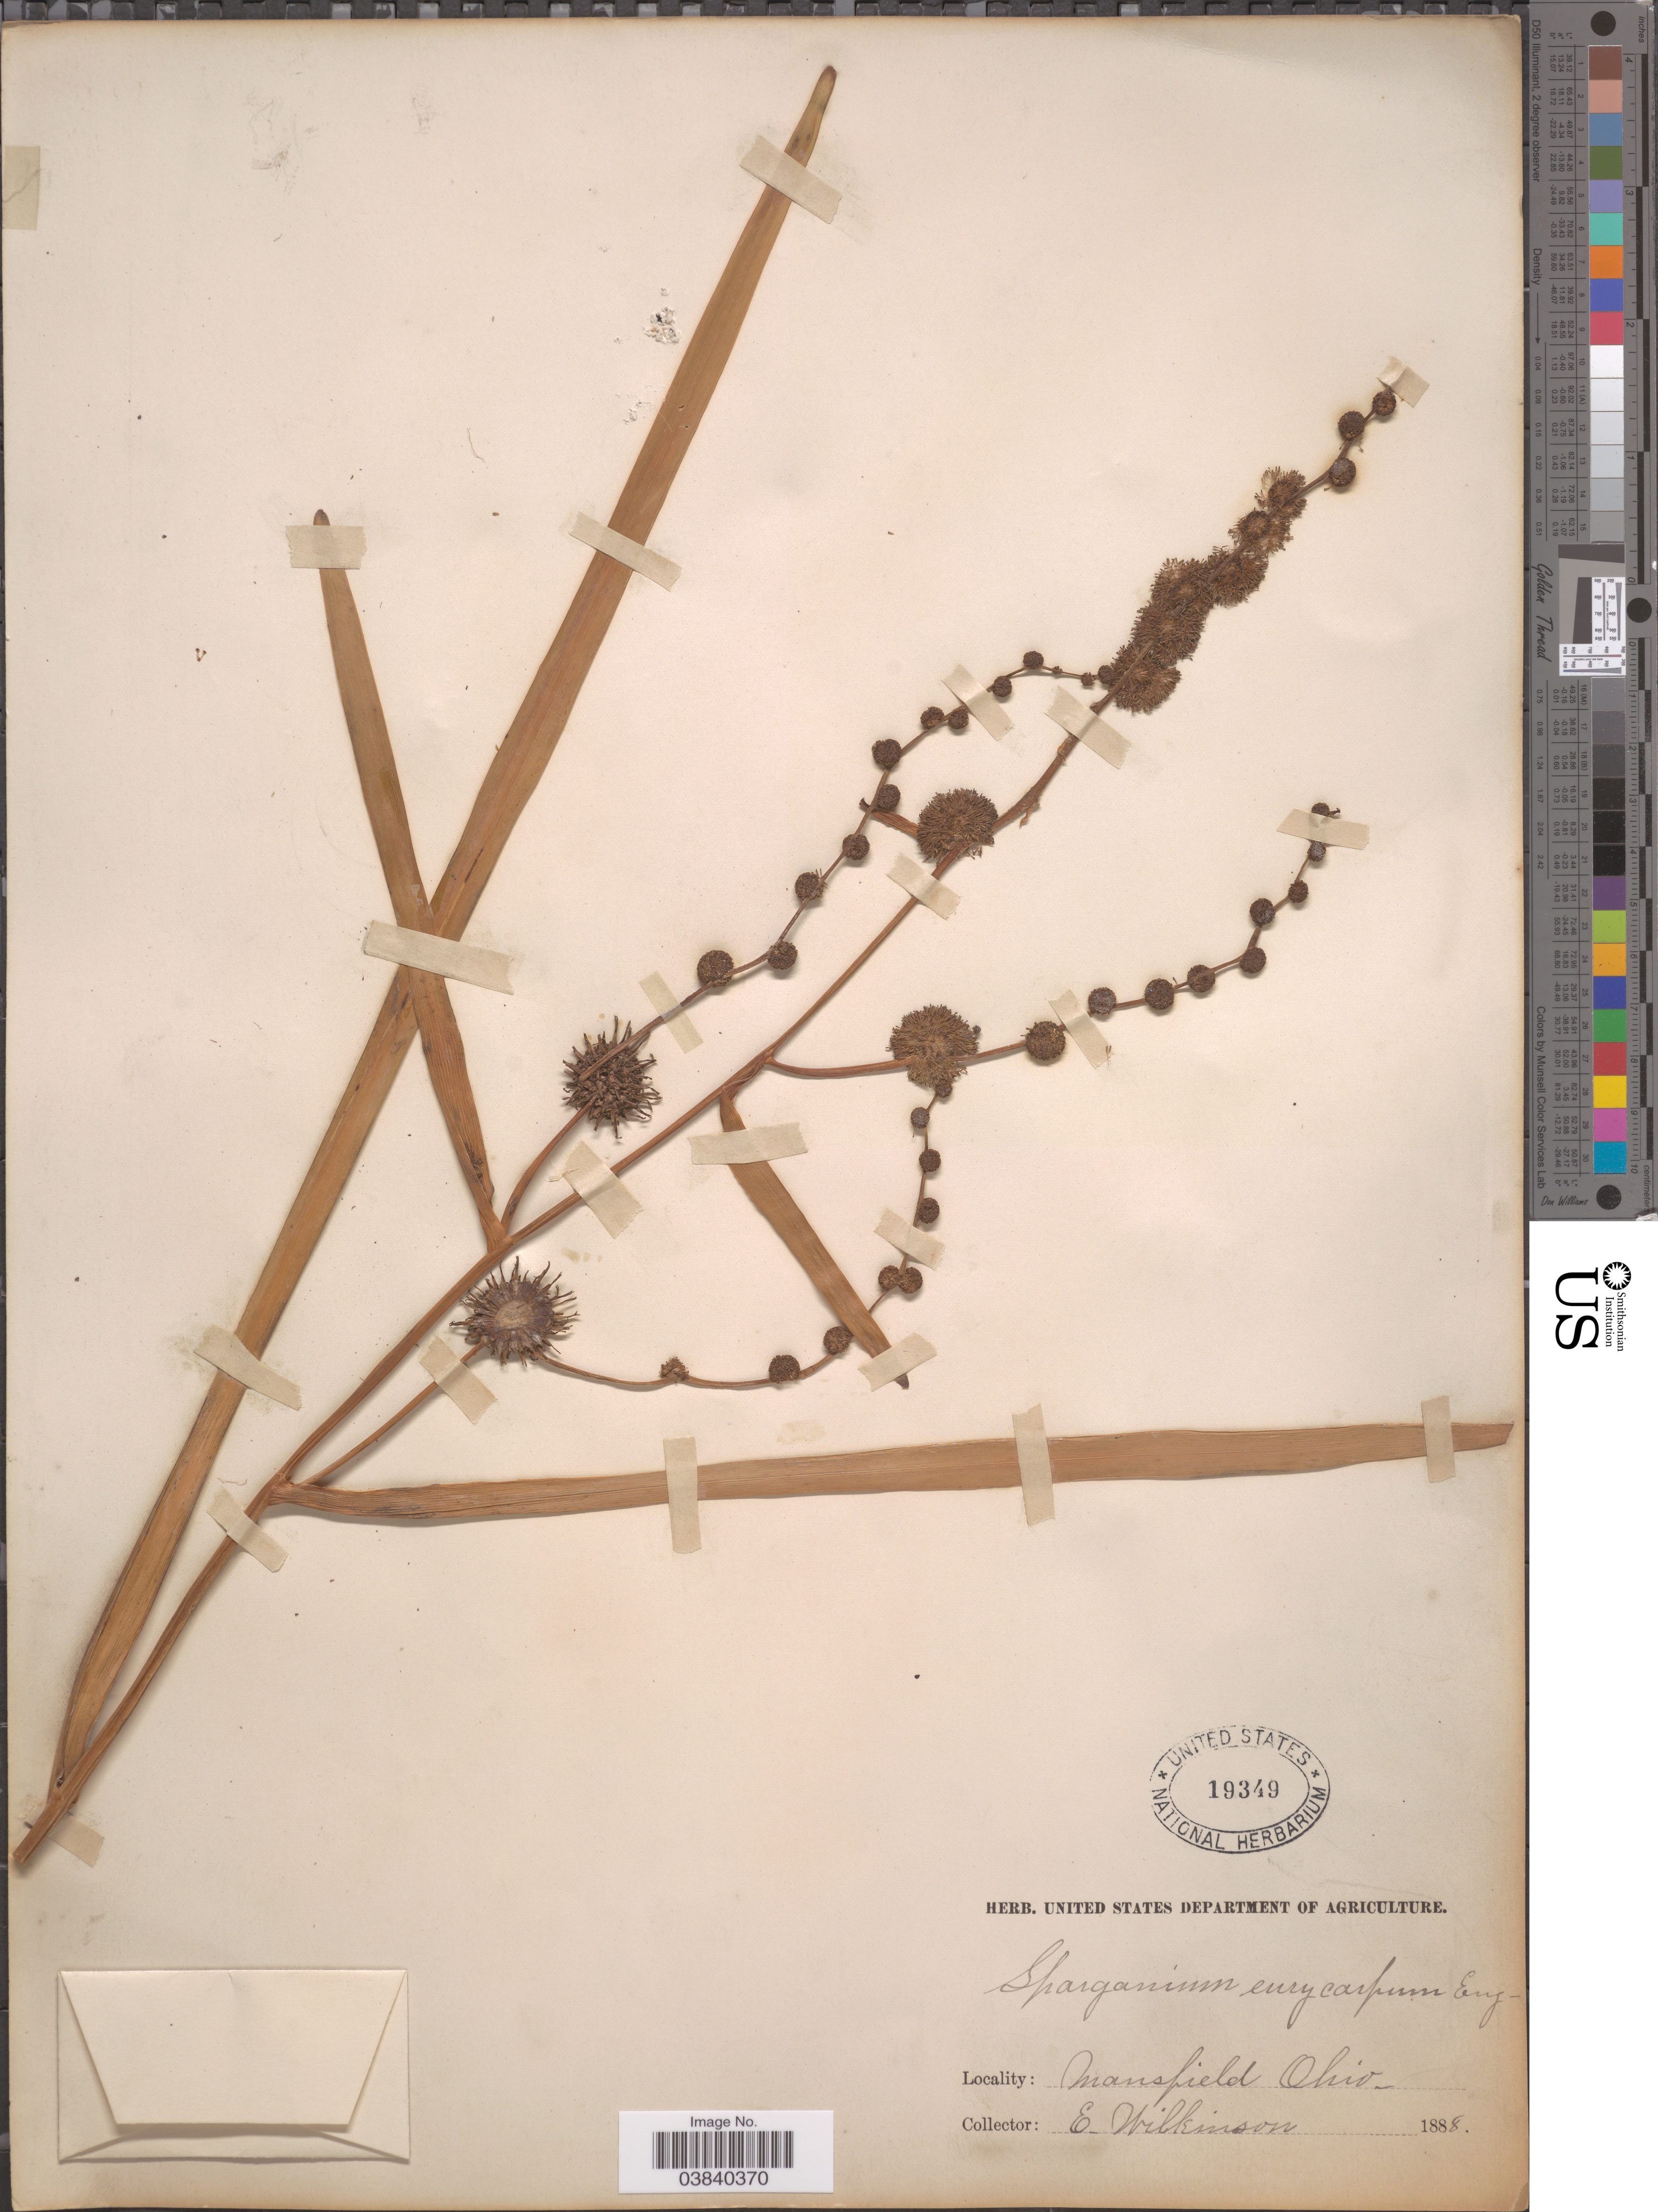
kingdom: Plantae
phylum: Tracheophyta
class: Liliopsida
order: Poales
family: Typhaceae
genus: Sparganium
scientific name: Sparganium eurycarpum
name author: Engelm.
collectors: E. Wilkinson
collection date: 1888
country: United States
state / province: Ohio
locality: Mansfield.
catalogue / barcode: US 19349